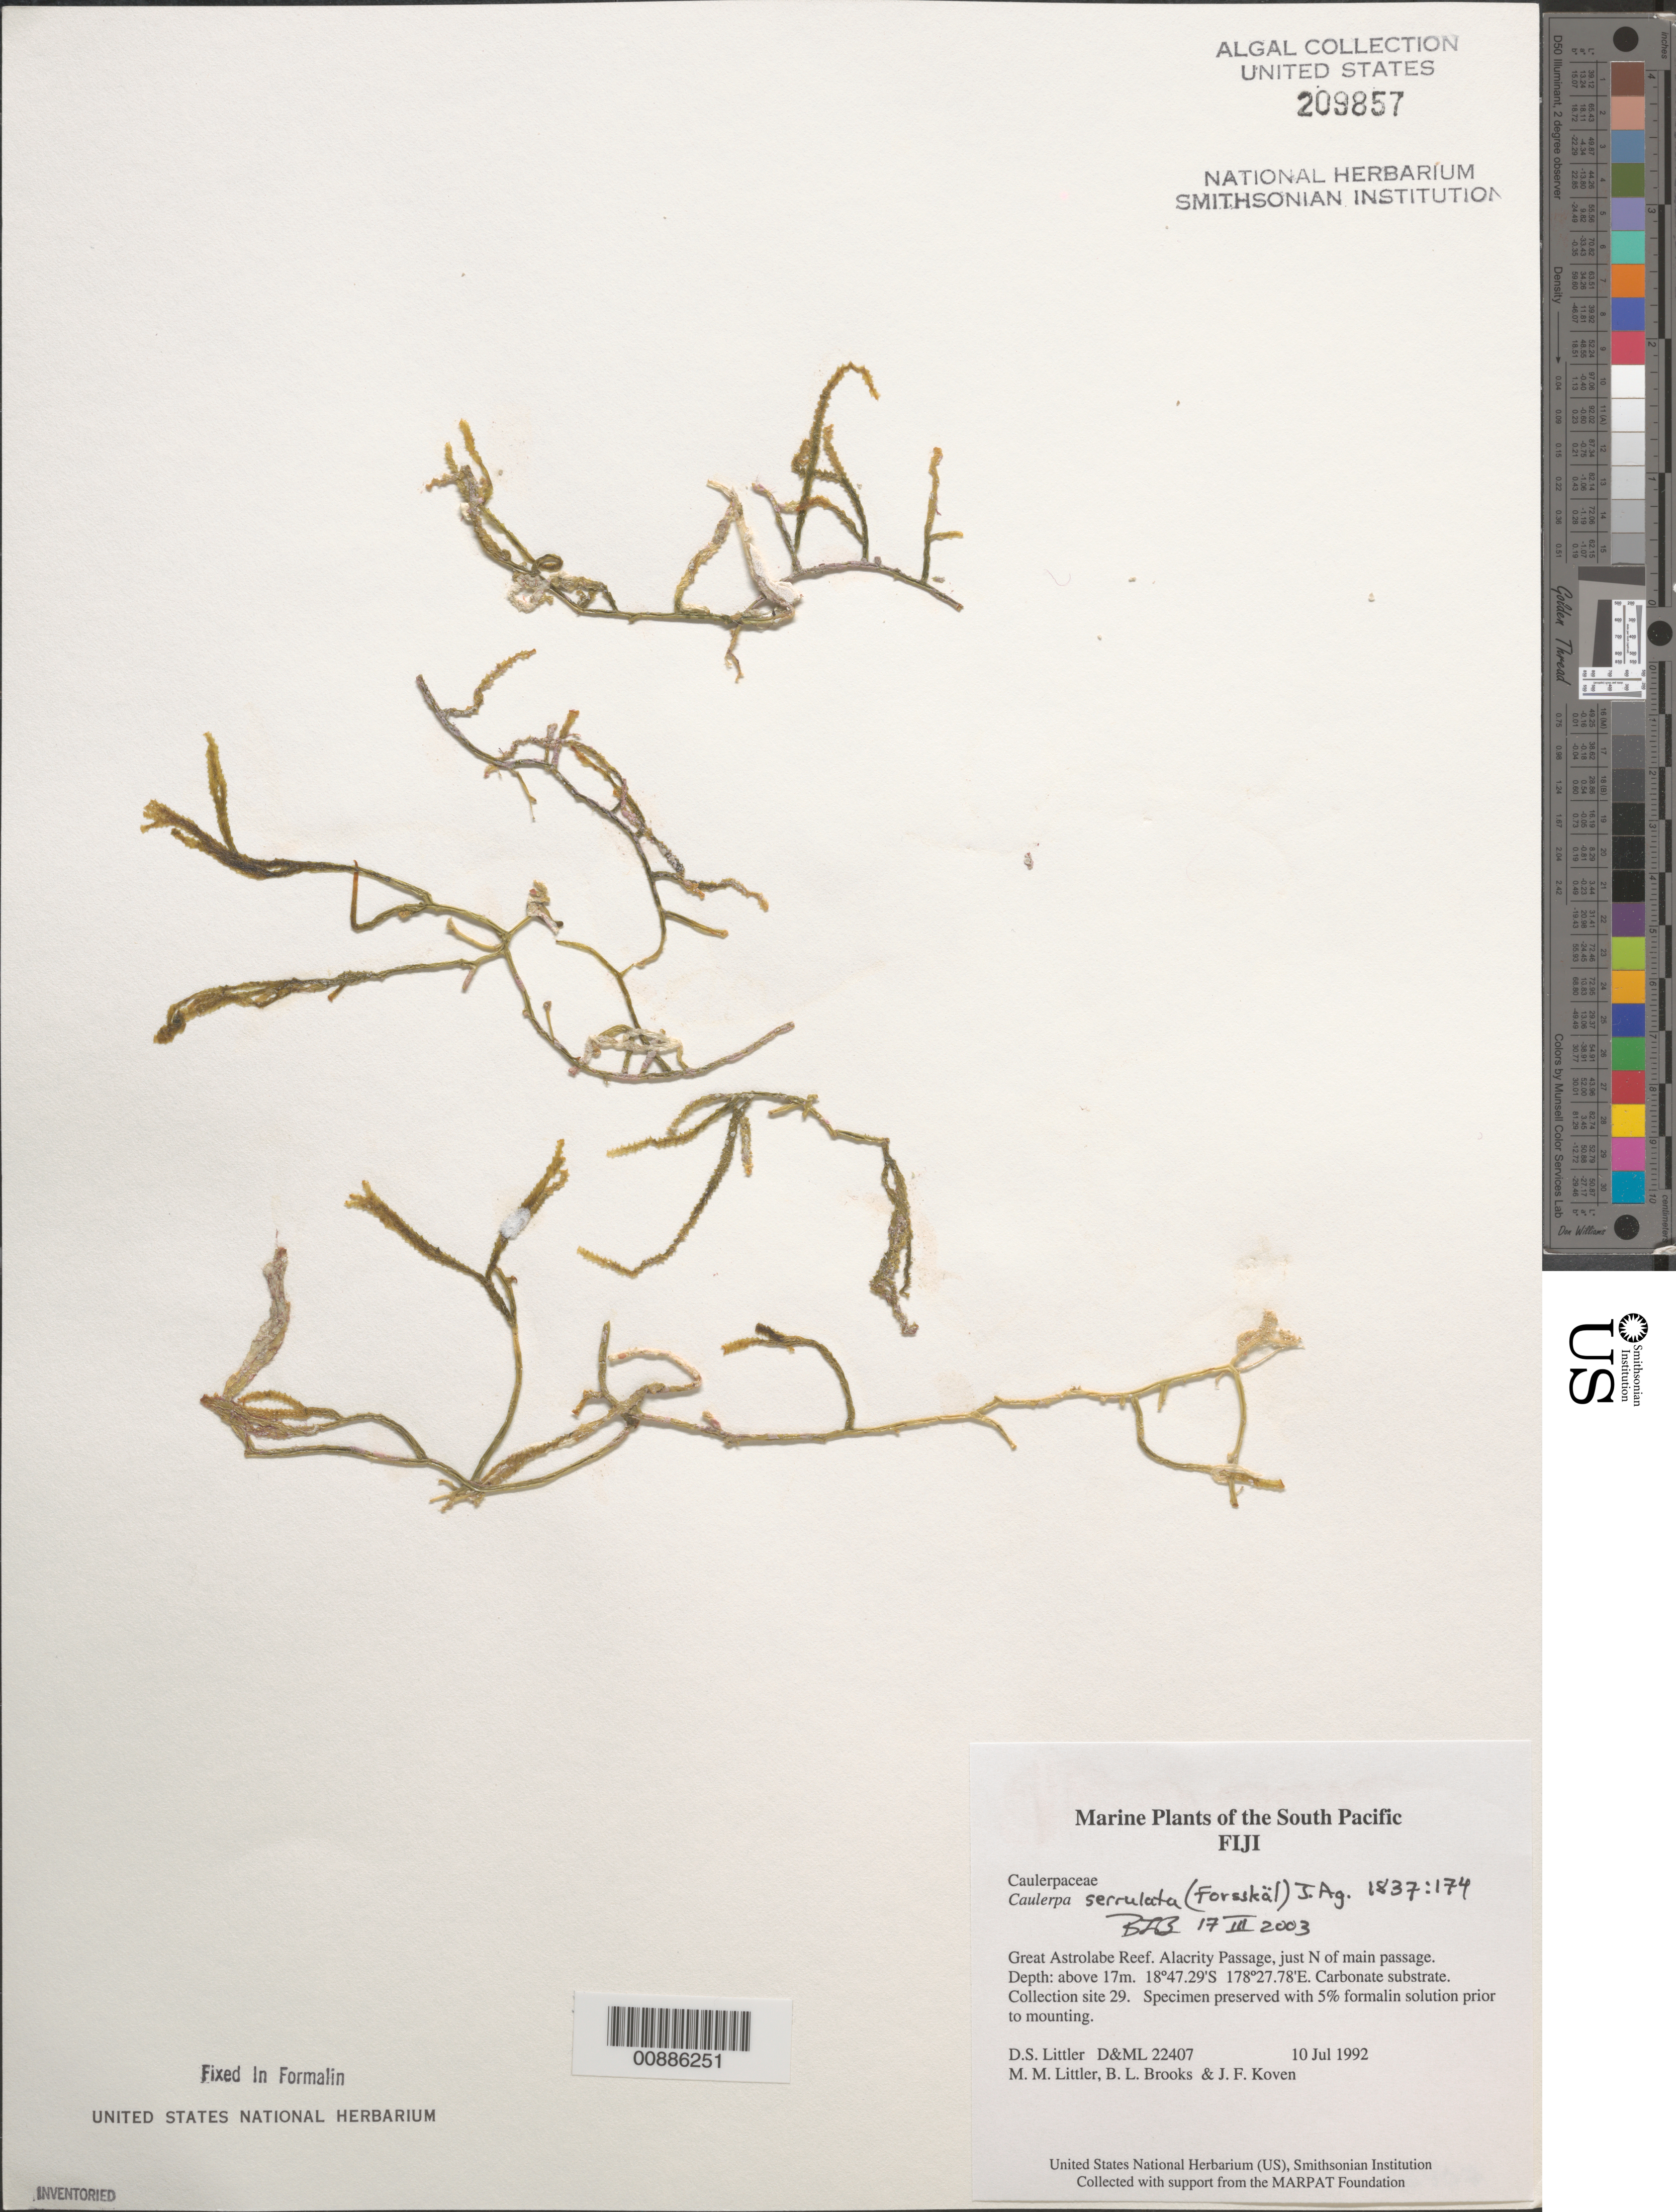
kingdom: Plantae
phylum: Chlorophyta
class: Ulvophyceae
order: Bryopsidales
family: Caulerpaceae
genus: Caulerpa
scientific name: Caulerpa serrulata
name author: (Forssk.) J. Agardh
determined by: Brooks, B. L., (BOT), Smithsonian Institution - National Museum of Natural History (UNITED STATES)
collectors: D. S. Littler, M. M. Littler, B. Brooks & J. Koven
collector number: D&ML 22407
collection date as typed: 10 Jul 1992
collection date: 1992-07-10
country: Fiji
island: Great Astrolabe Reef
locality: Great Astrolabe Reef, Alacrity Passage, just north of main passage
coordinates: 18 47.29'S, 178 27.78'E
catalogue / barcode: US 209857